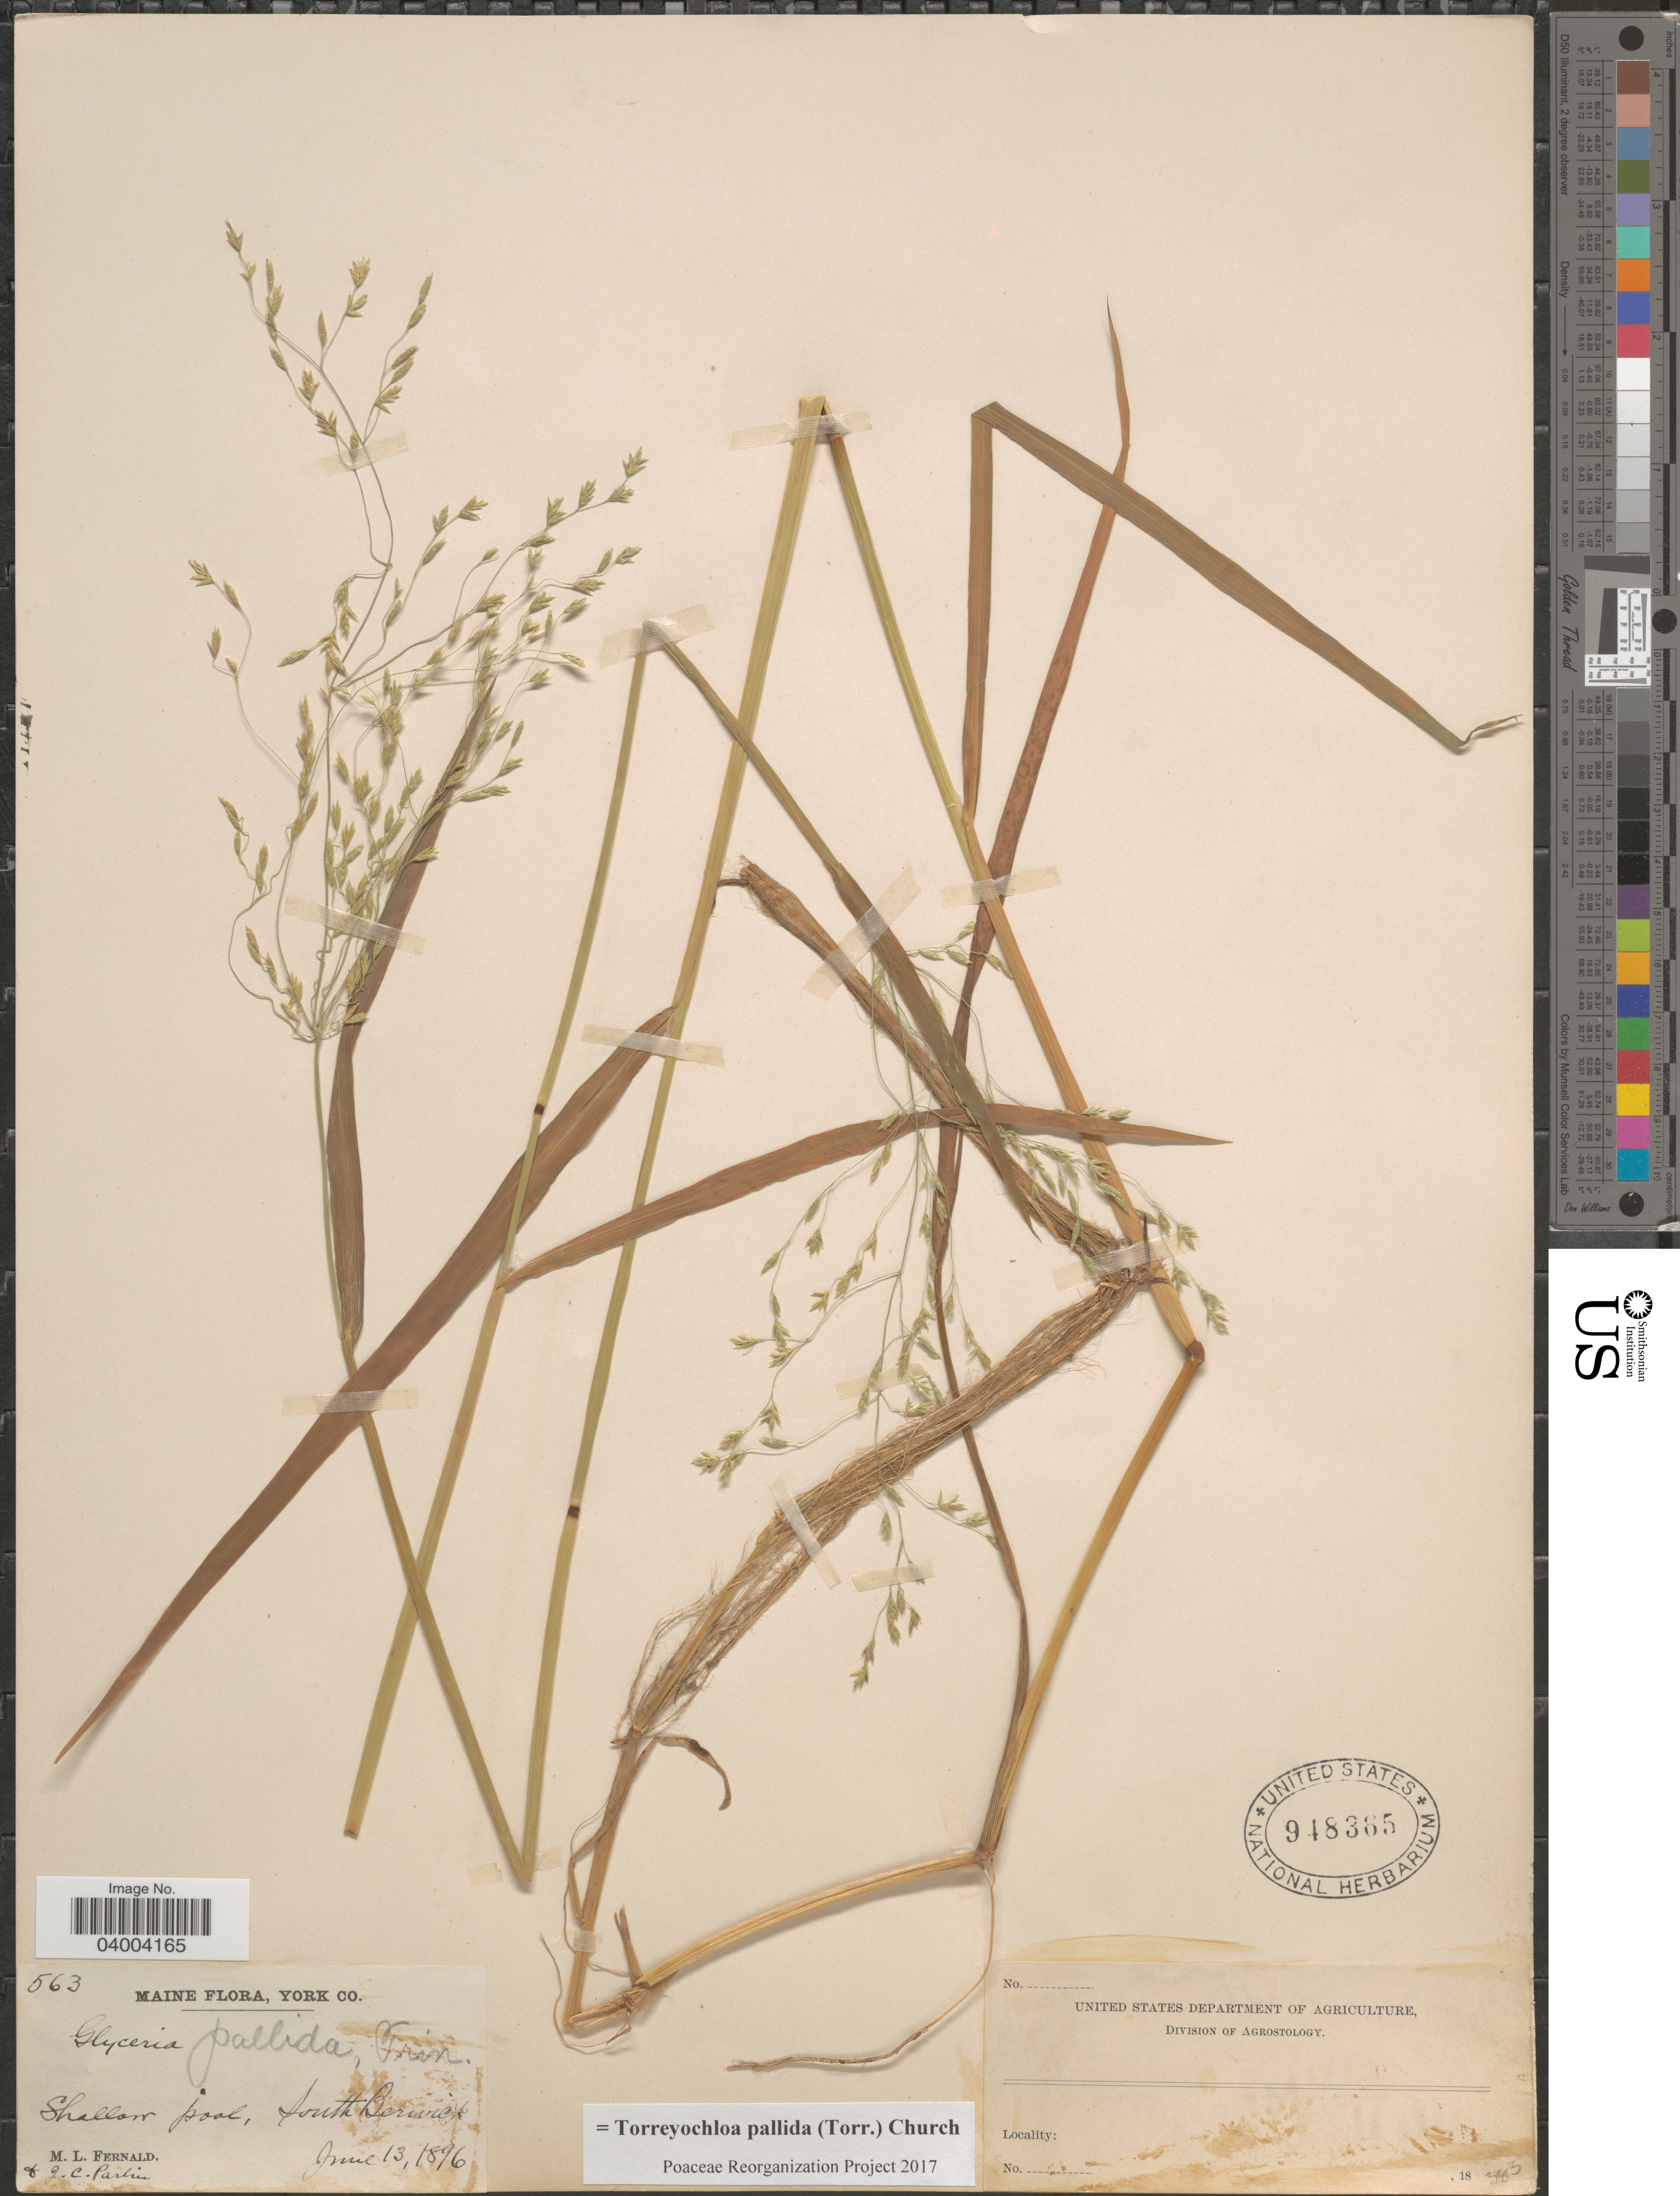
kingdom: Plantae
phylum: Tracheophyta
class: Liliopsida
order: Poales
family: Poaceae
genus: Torreyochloa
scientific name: Torreyochloa pallida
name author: (Torr.) G.L. Church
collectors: M. L. Fernald & J. Parlin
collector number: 563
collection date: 1896-06-13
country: United States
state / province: Maine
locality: York Co. South Berwick.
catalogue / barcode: US 948365